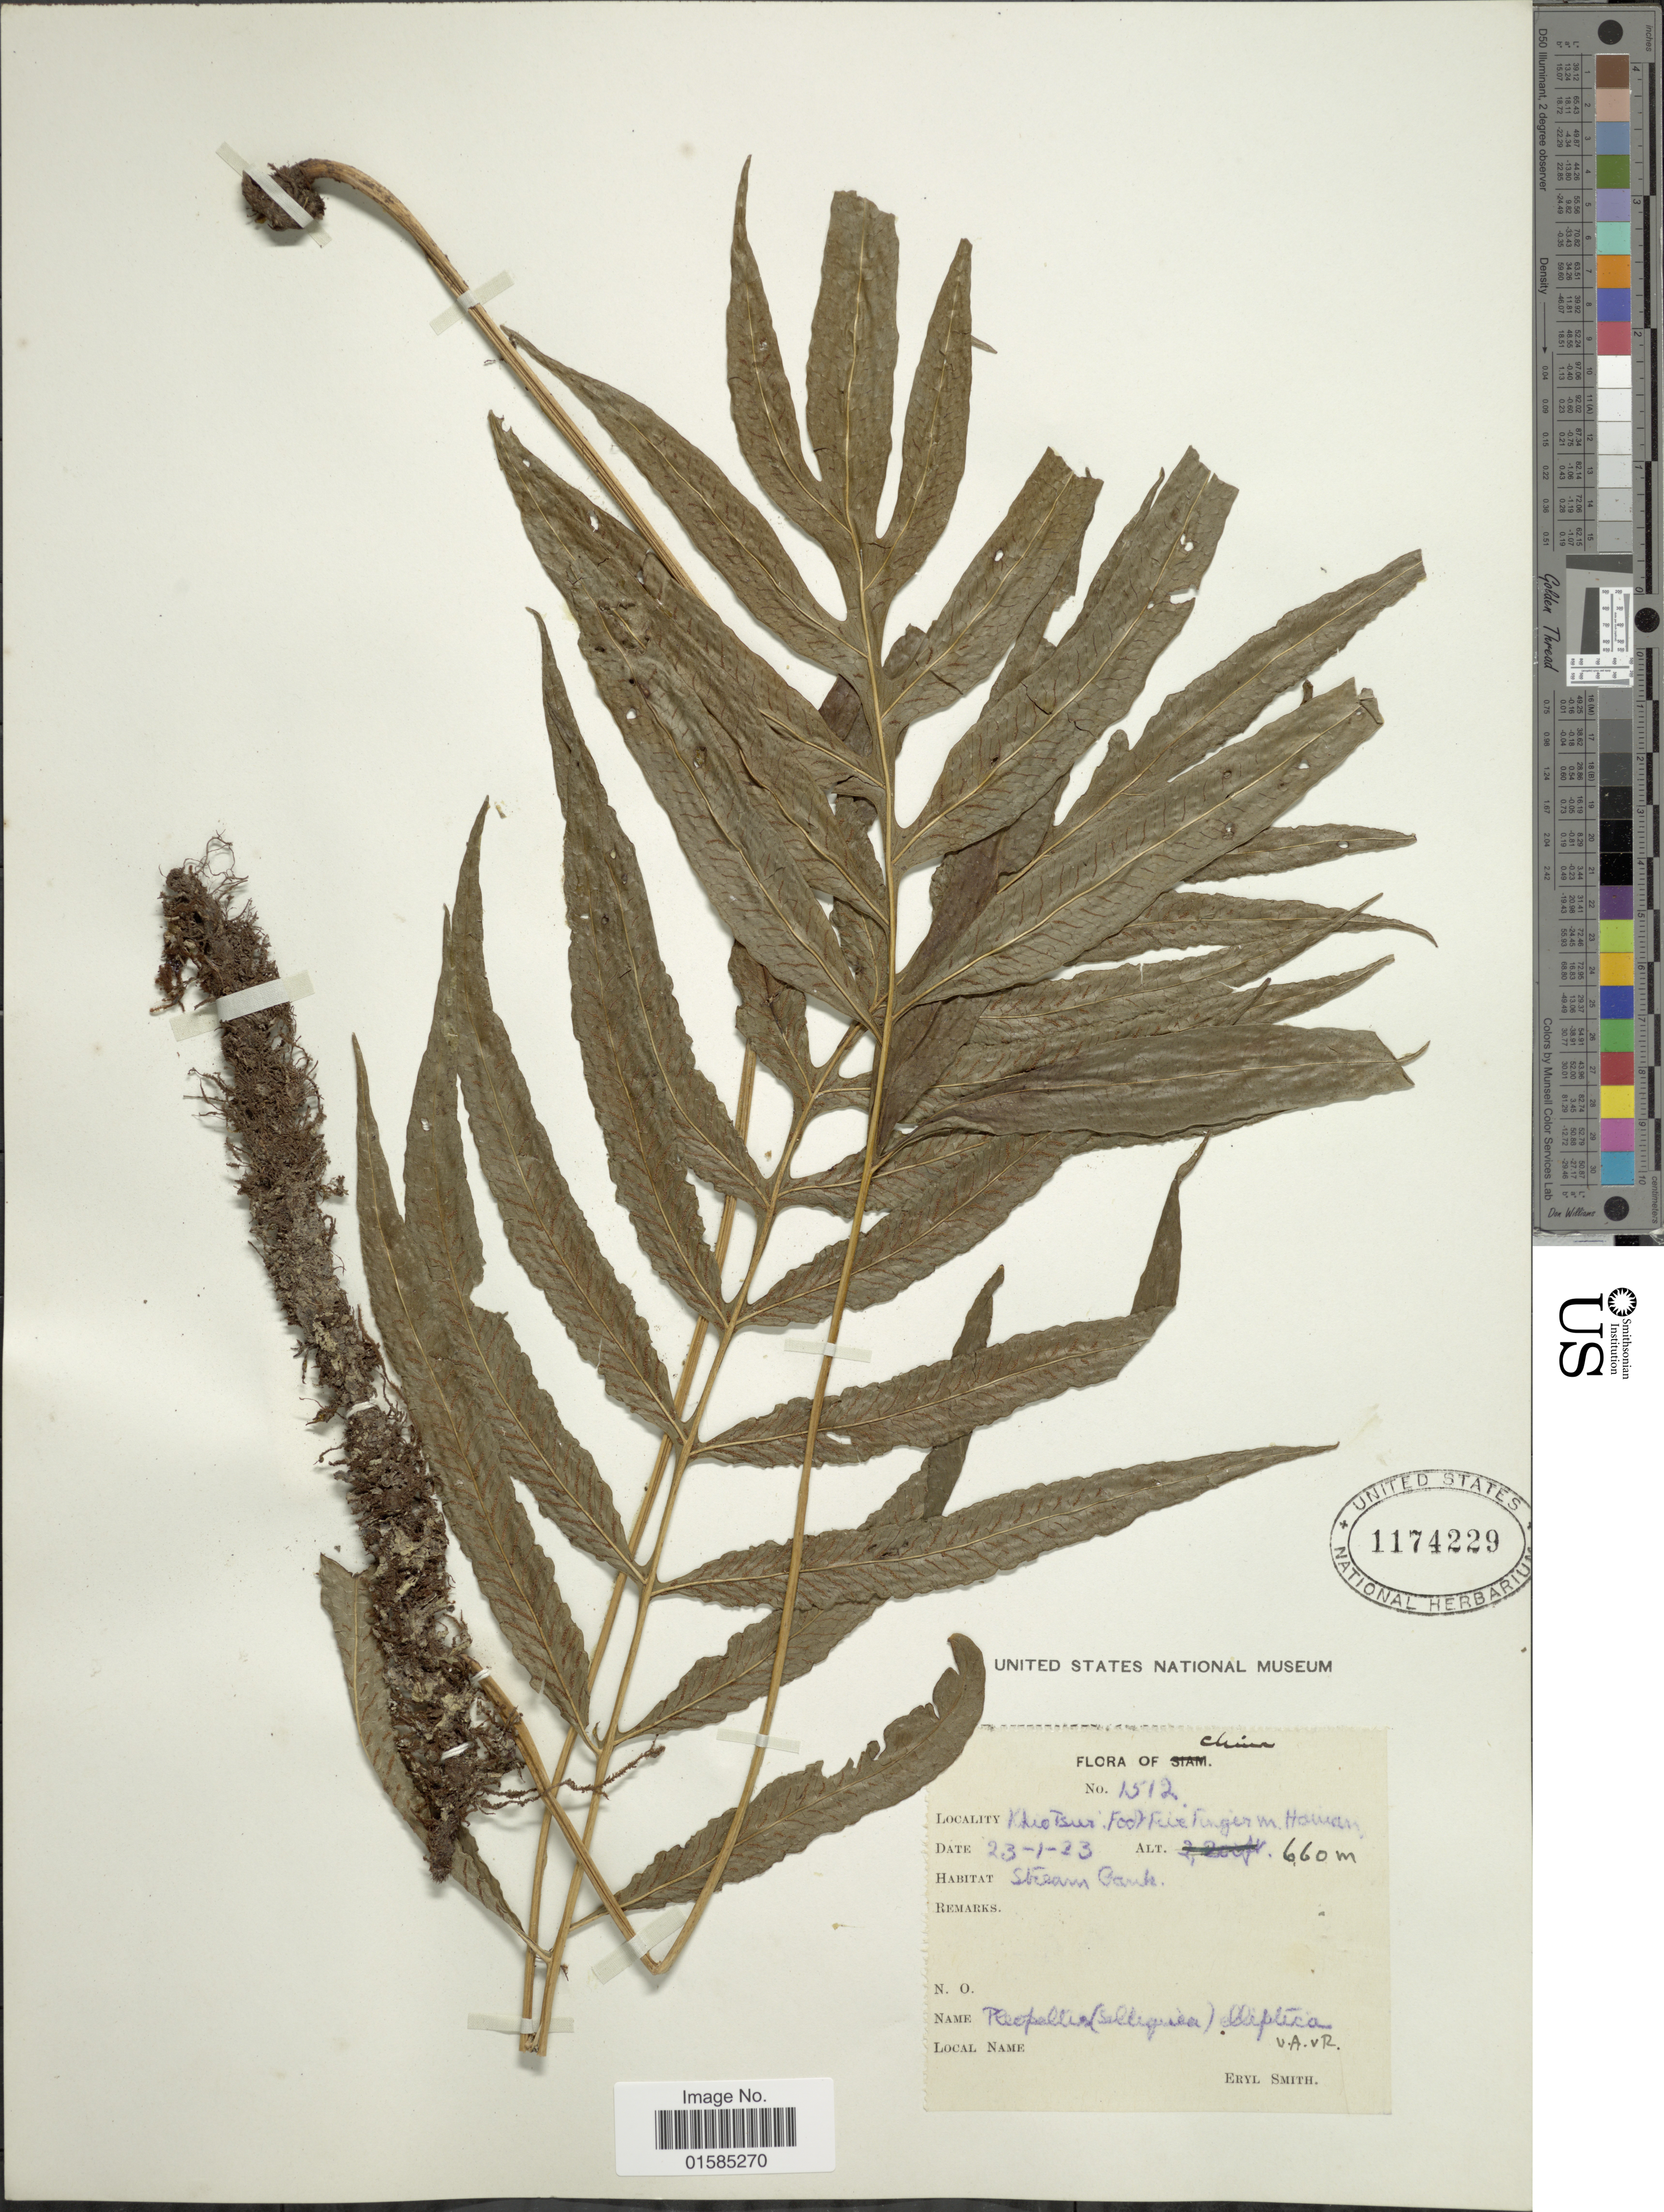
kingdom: Plantae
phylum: Tracheophyta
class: Polypodiopsida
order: Polypodiales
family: Polypodiaceae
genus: Leptochilus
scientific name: Leptochilus ellipticus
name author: (Thunb.) Noot.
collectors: E. Smith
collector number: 1512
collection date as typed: Transcribed d/m/y: 23/1/23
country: China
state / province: Hainan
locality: China, Khiotsun: Foot Five Finger m. Hainan, Streaam bank [interpreted]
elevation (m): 660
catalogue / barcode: US 1174229